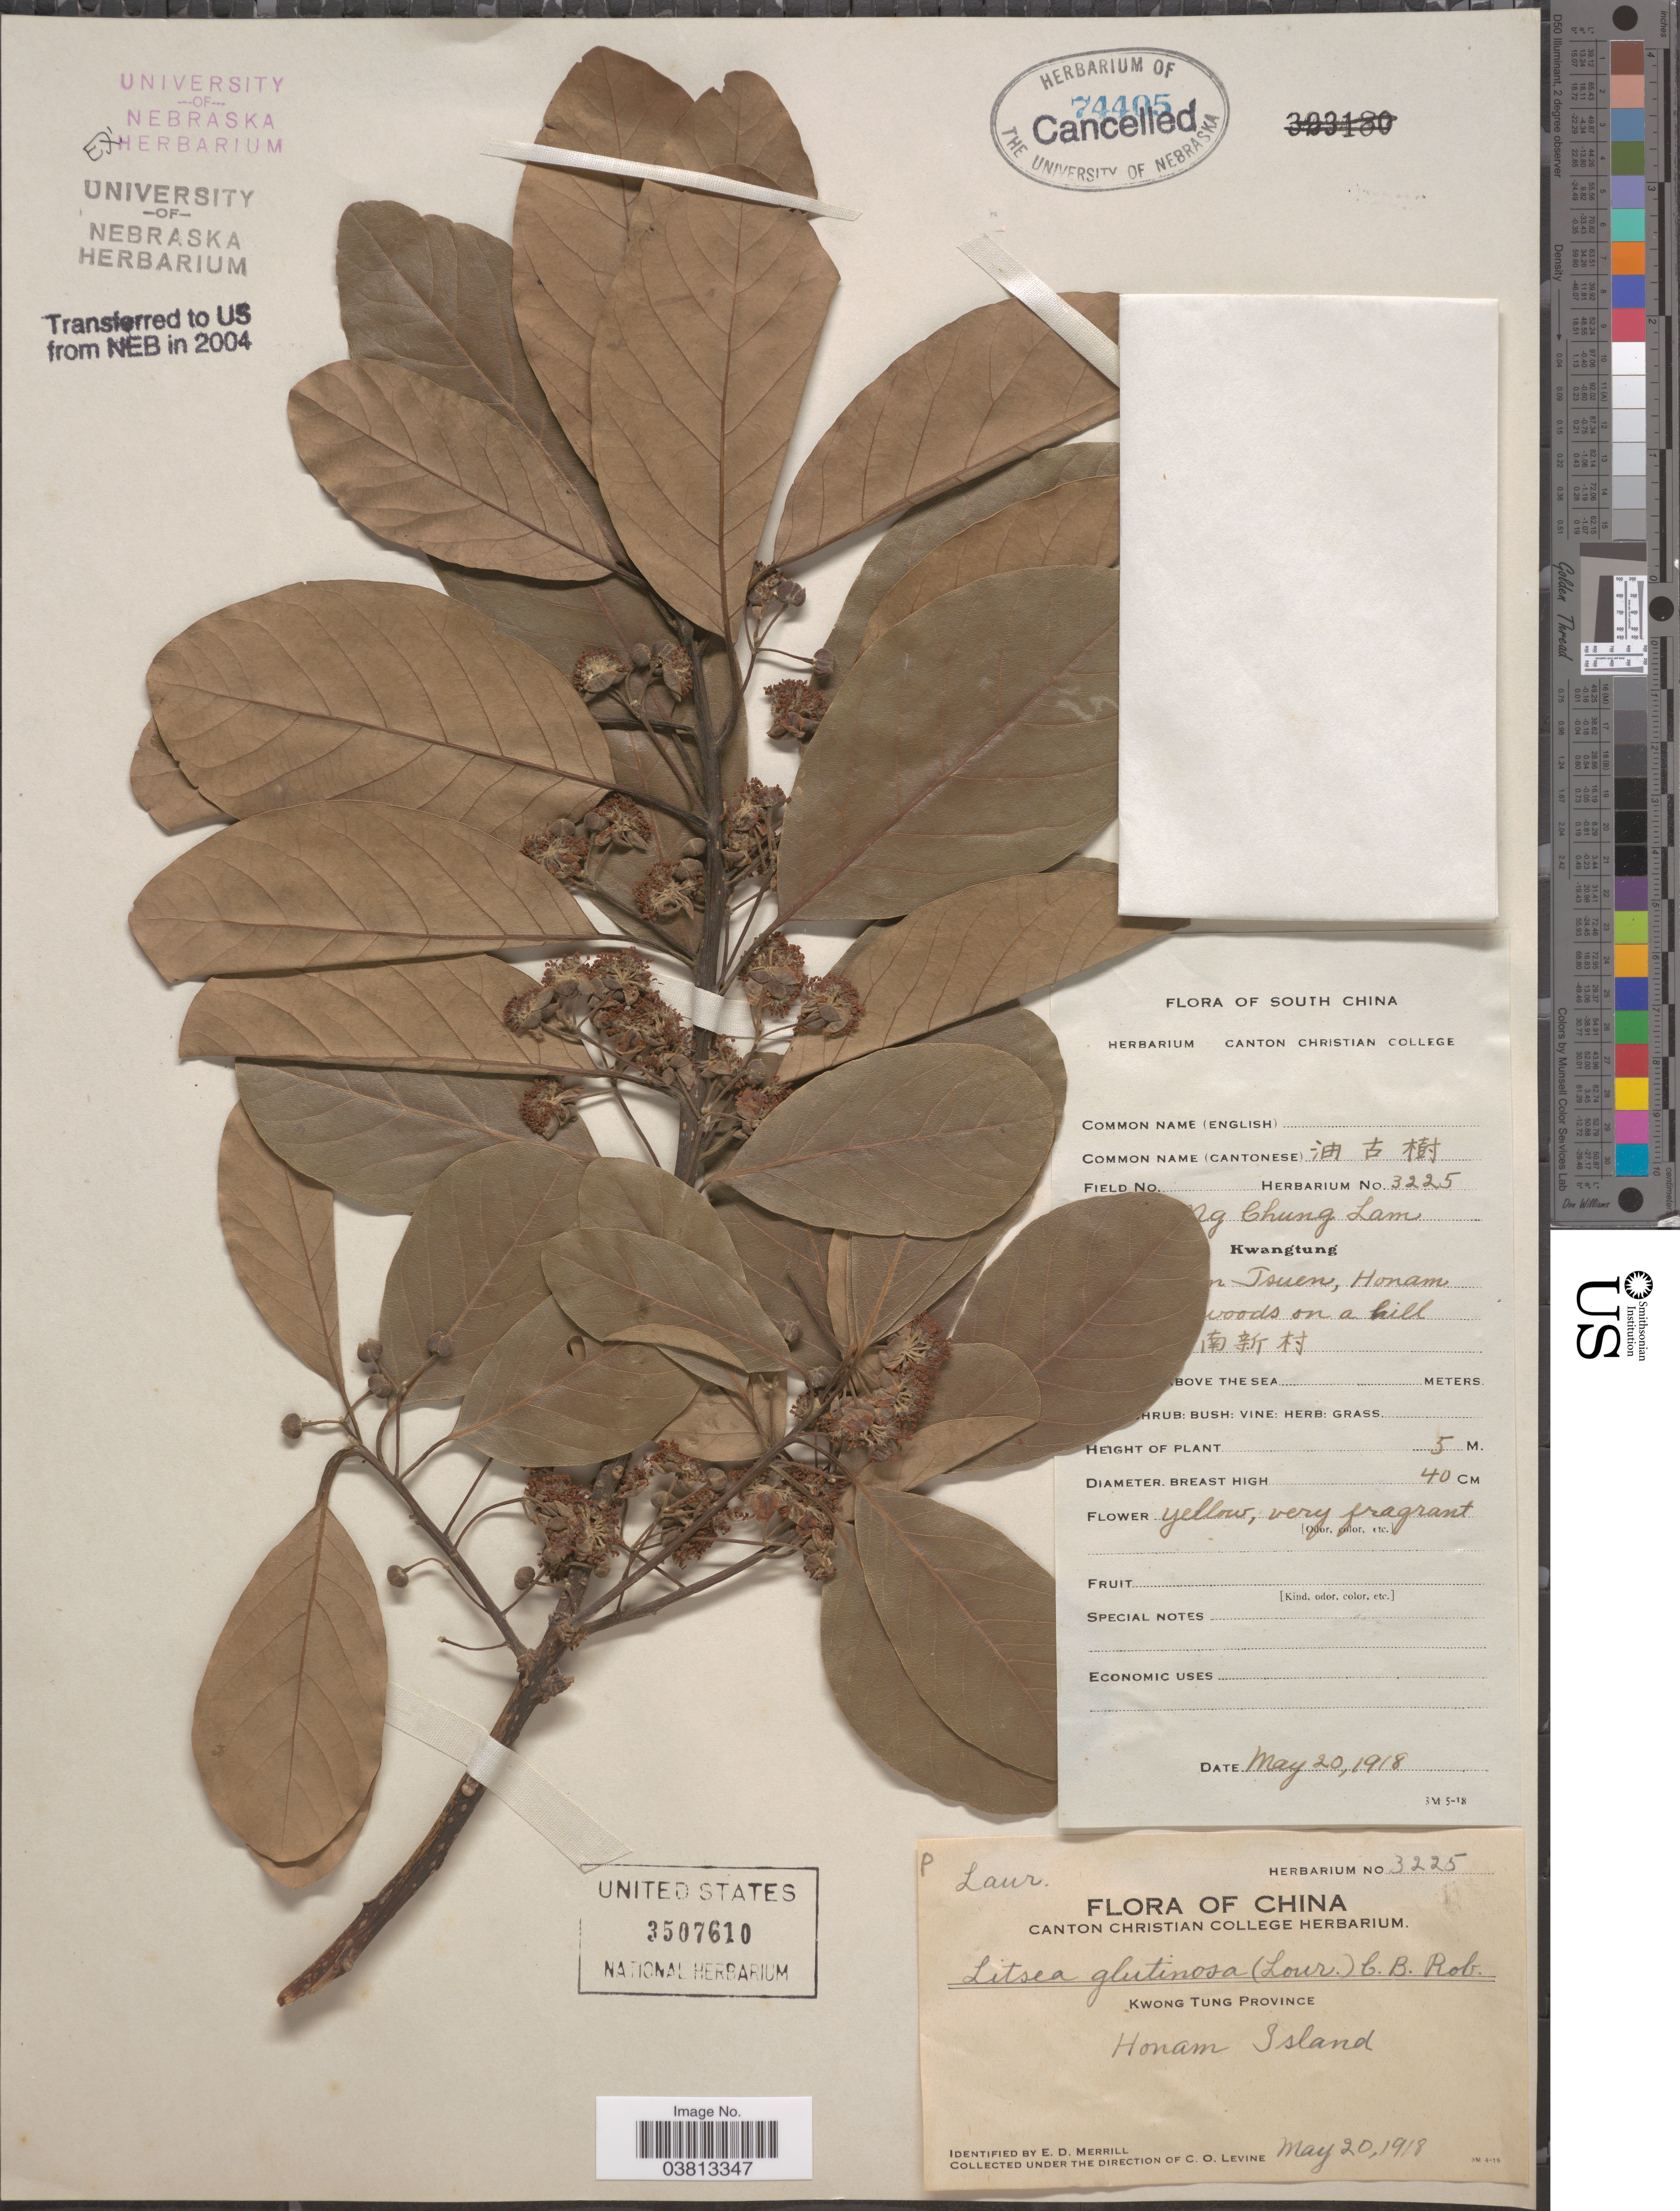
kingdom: Plantae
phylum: Tracheophyta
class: Magnoliopsida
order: Laurales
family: Lauraceae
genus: Litsea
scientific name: Litsea glutinosa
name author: (Lour.) C.B. Rob.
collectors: N. C. Lam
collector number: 3225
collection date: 1918-05-20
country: China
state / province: Guangdong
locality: South China. Kwangtung. [illegible text] Tsuen, Honam. Kwong Tung Province. Honam Island.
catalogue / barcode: US 3507610